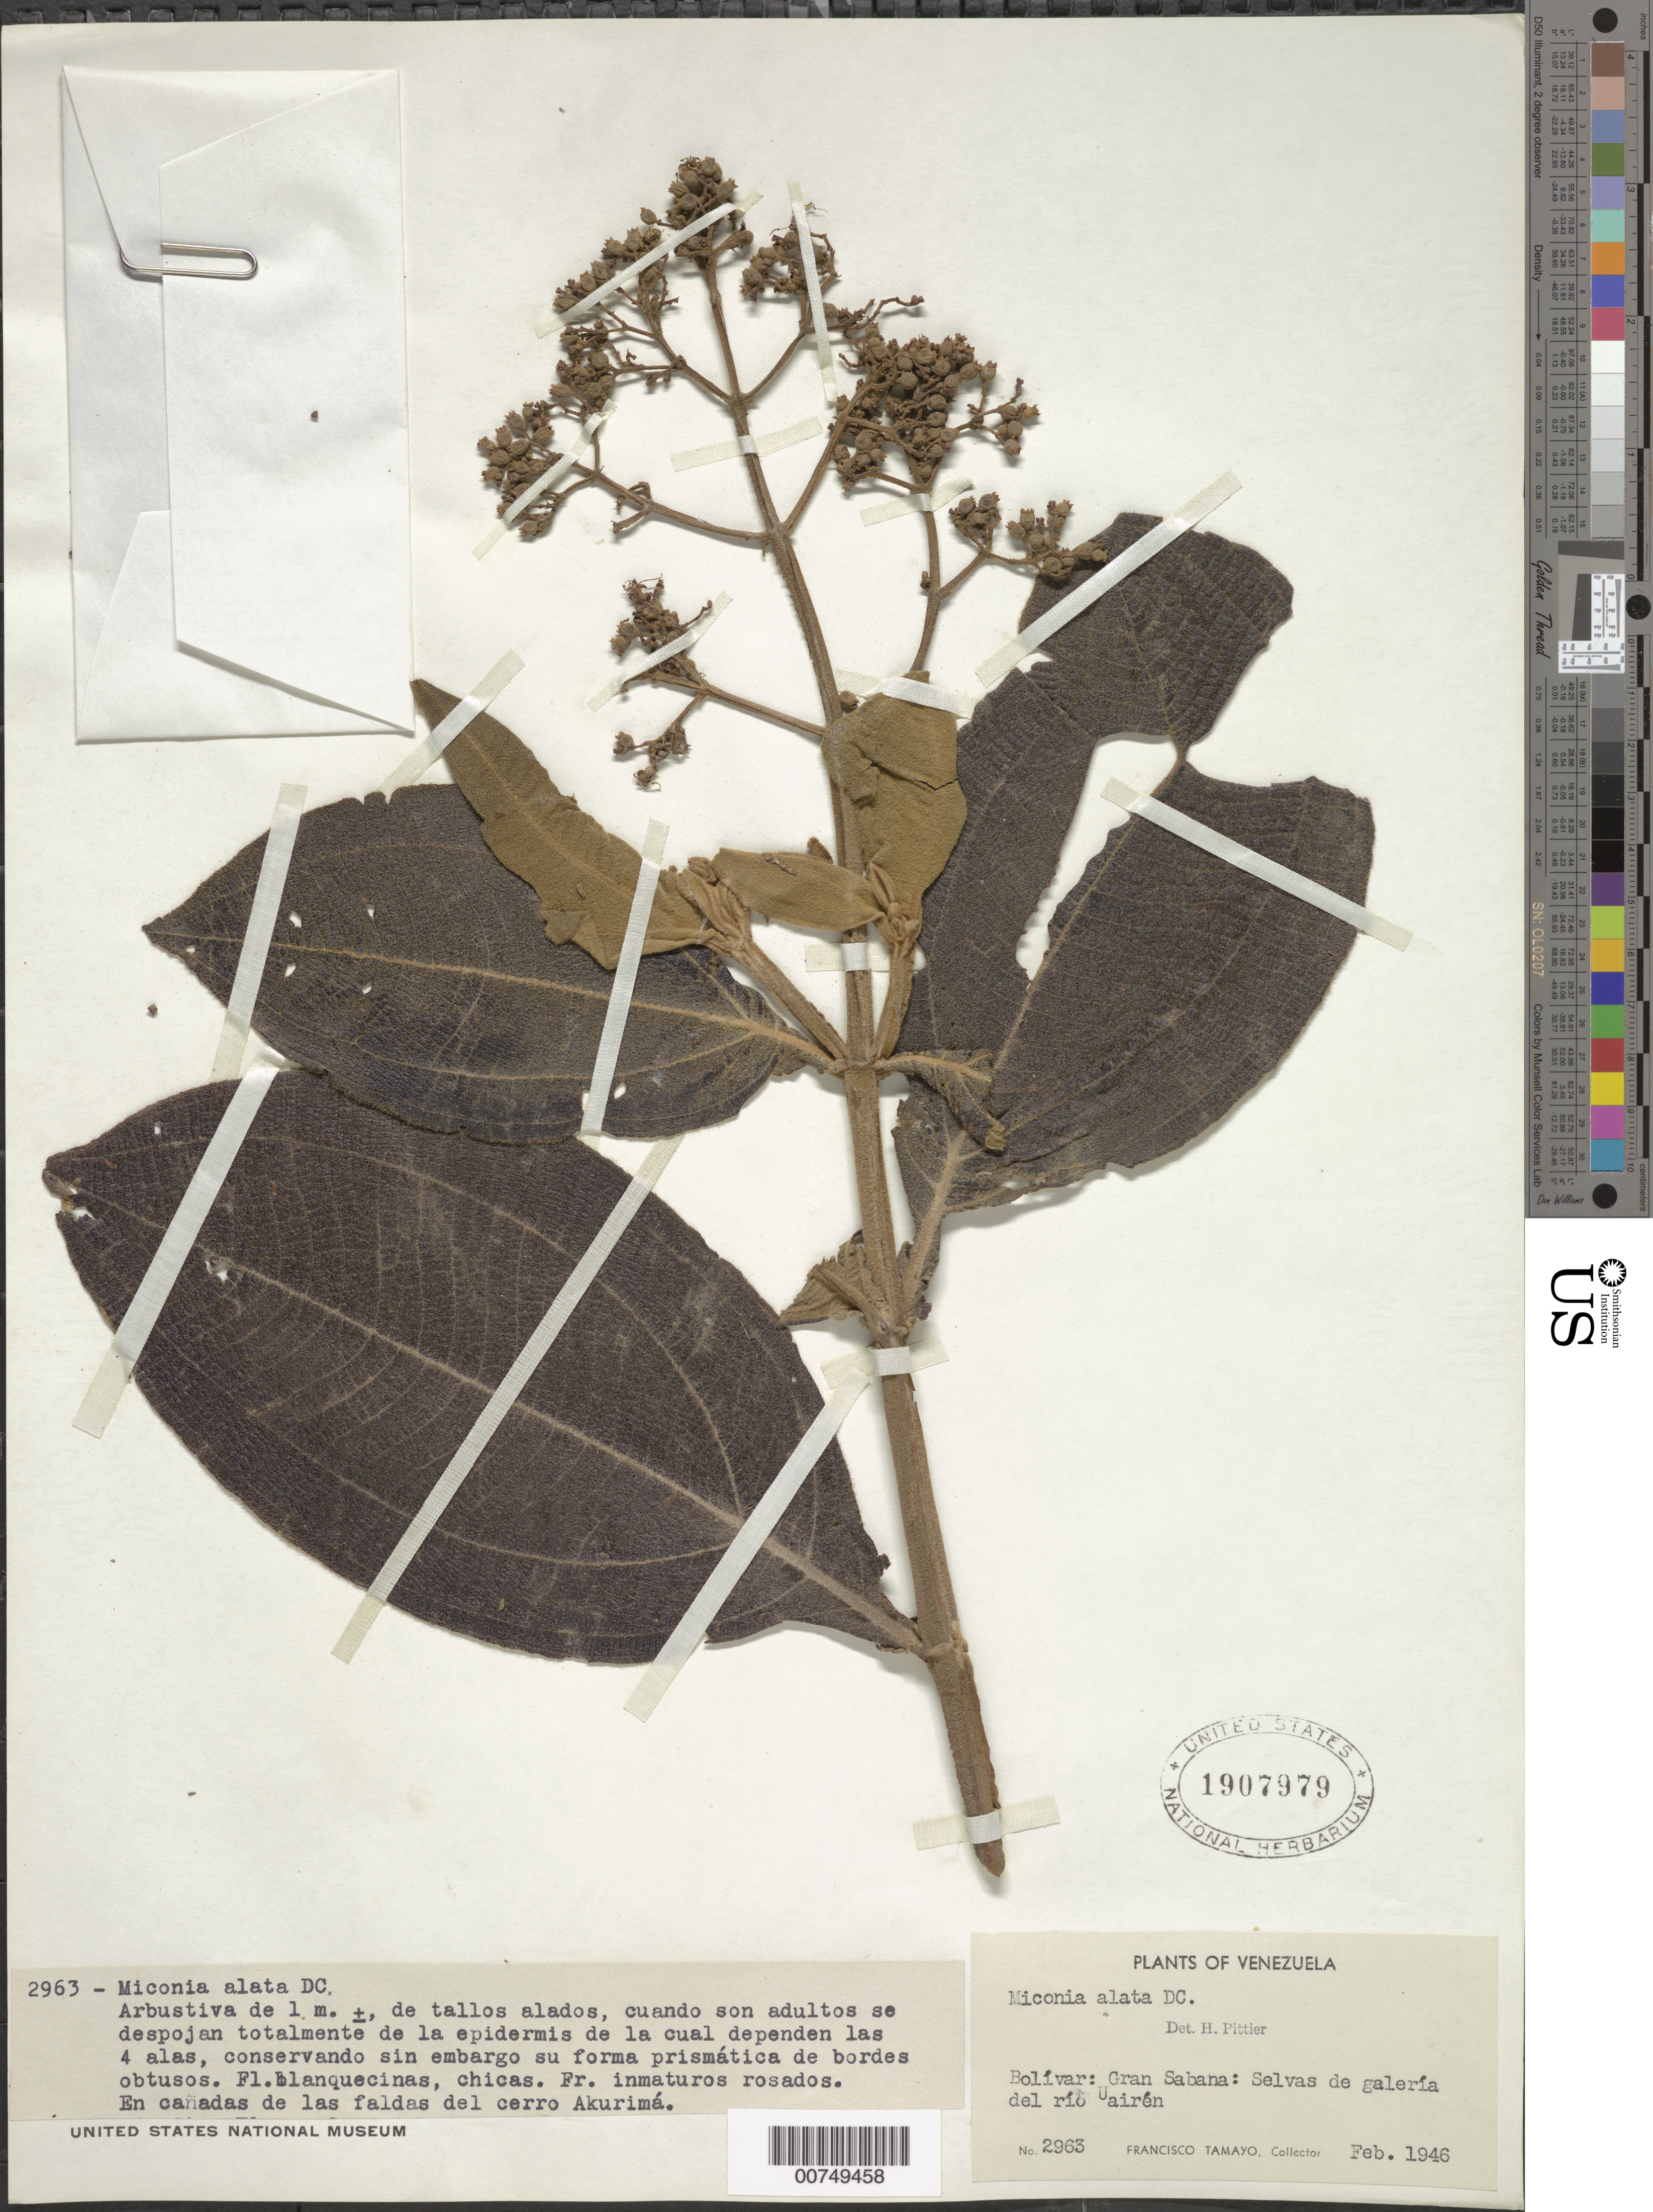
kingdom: Plantae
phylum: Tracheophyta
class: Magnoliopsida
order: Myrtales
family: Melastomataceae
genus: Miconia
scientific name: Miconia alata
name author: (Aubl.) DC.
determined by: Pittier, Henri F.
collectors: F. Tamayo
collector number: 2963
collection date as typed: Feb-46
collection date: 1946-02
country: Venezuela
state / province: Bolívar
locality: Gran Sabana, Sta. Elena, Cerro de Acurimá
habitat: Selvas de galeria; en canadas de las faldas del cerro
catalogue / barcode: US 1907979